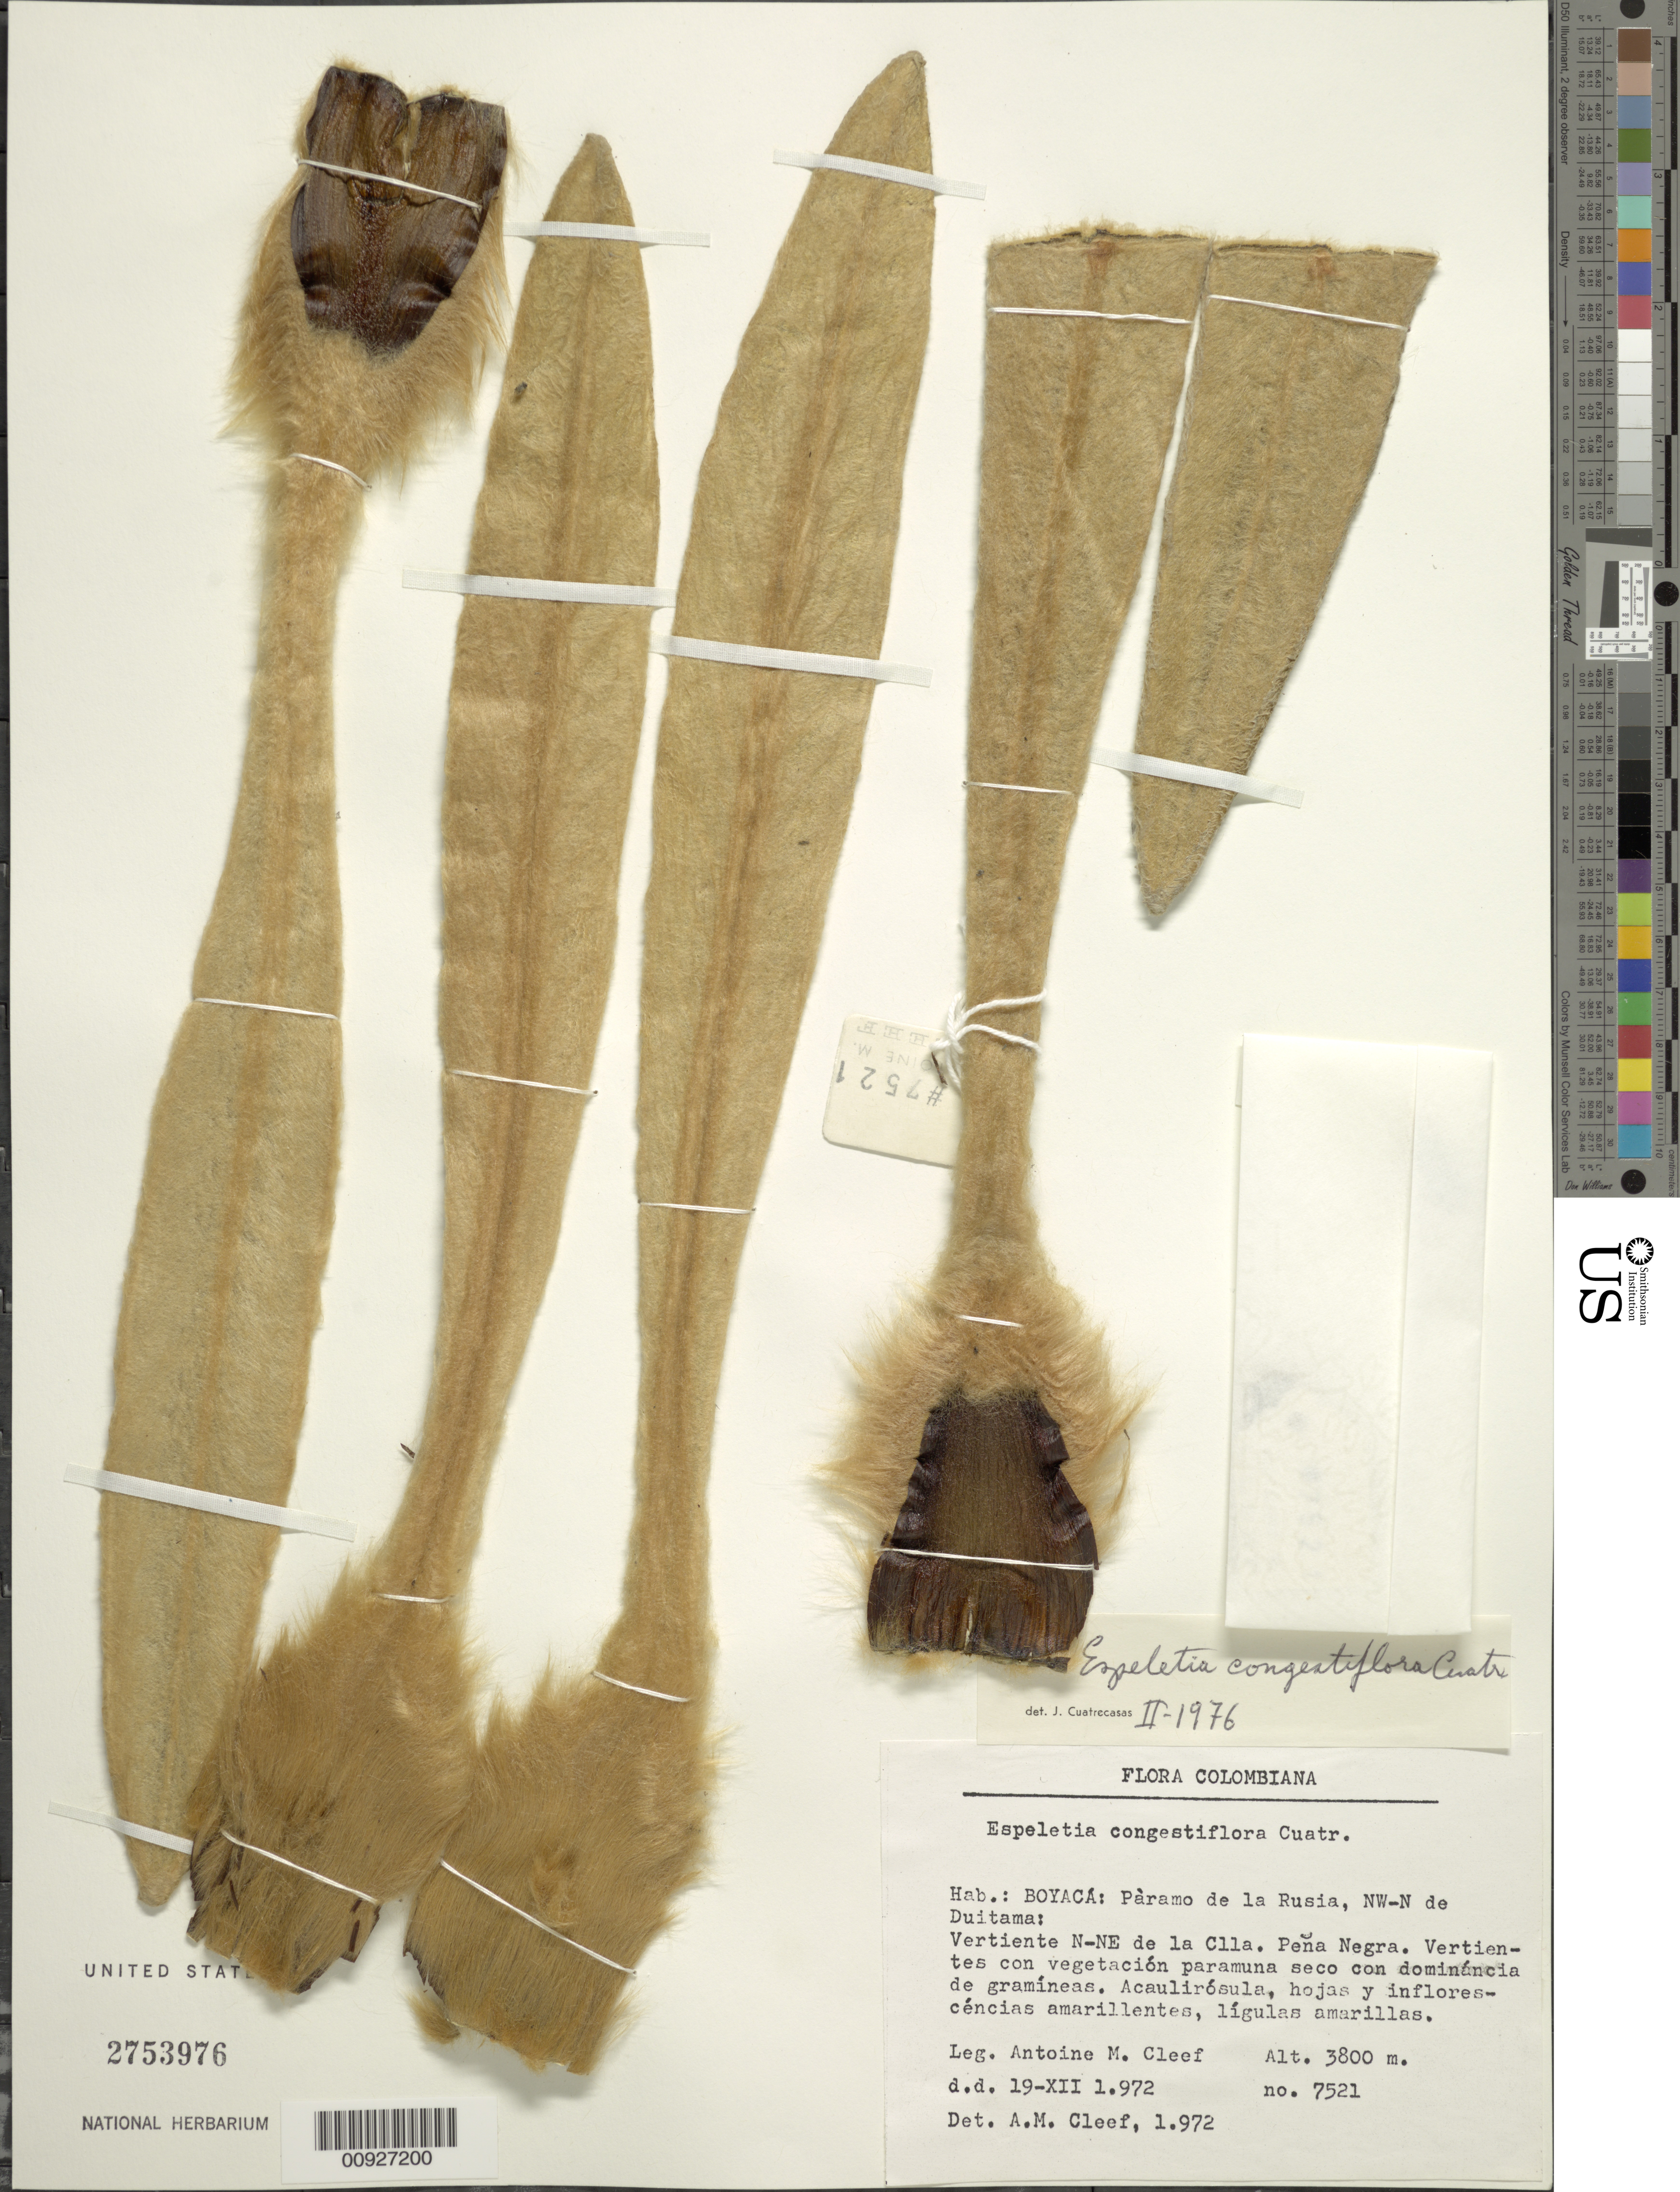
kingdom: Plantae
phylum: Tracheophyta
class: Magnoliopsida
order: Asterales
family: Asteraceae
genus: Espeletia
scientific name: Espeletia congestiflora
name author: Cuatrec.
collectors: A. M. Cleef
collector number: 7521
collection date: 1972-12-19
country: Colombia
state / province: Boyacá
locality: P. de La Rusia. Páramo de La Rusia, NW-N de Duitama: Vertiente N-NE de la Clla. Peña Negra.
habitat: Vertientes con vegetación paramuna seco con dominancia de gramíneas.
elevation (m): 3800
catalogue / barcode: US 2753976